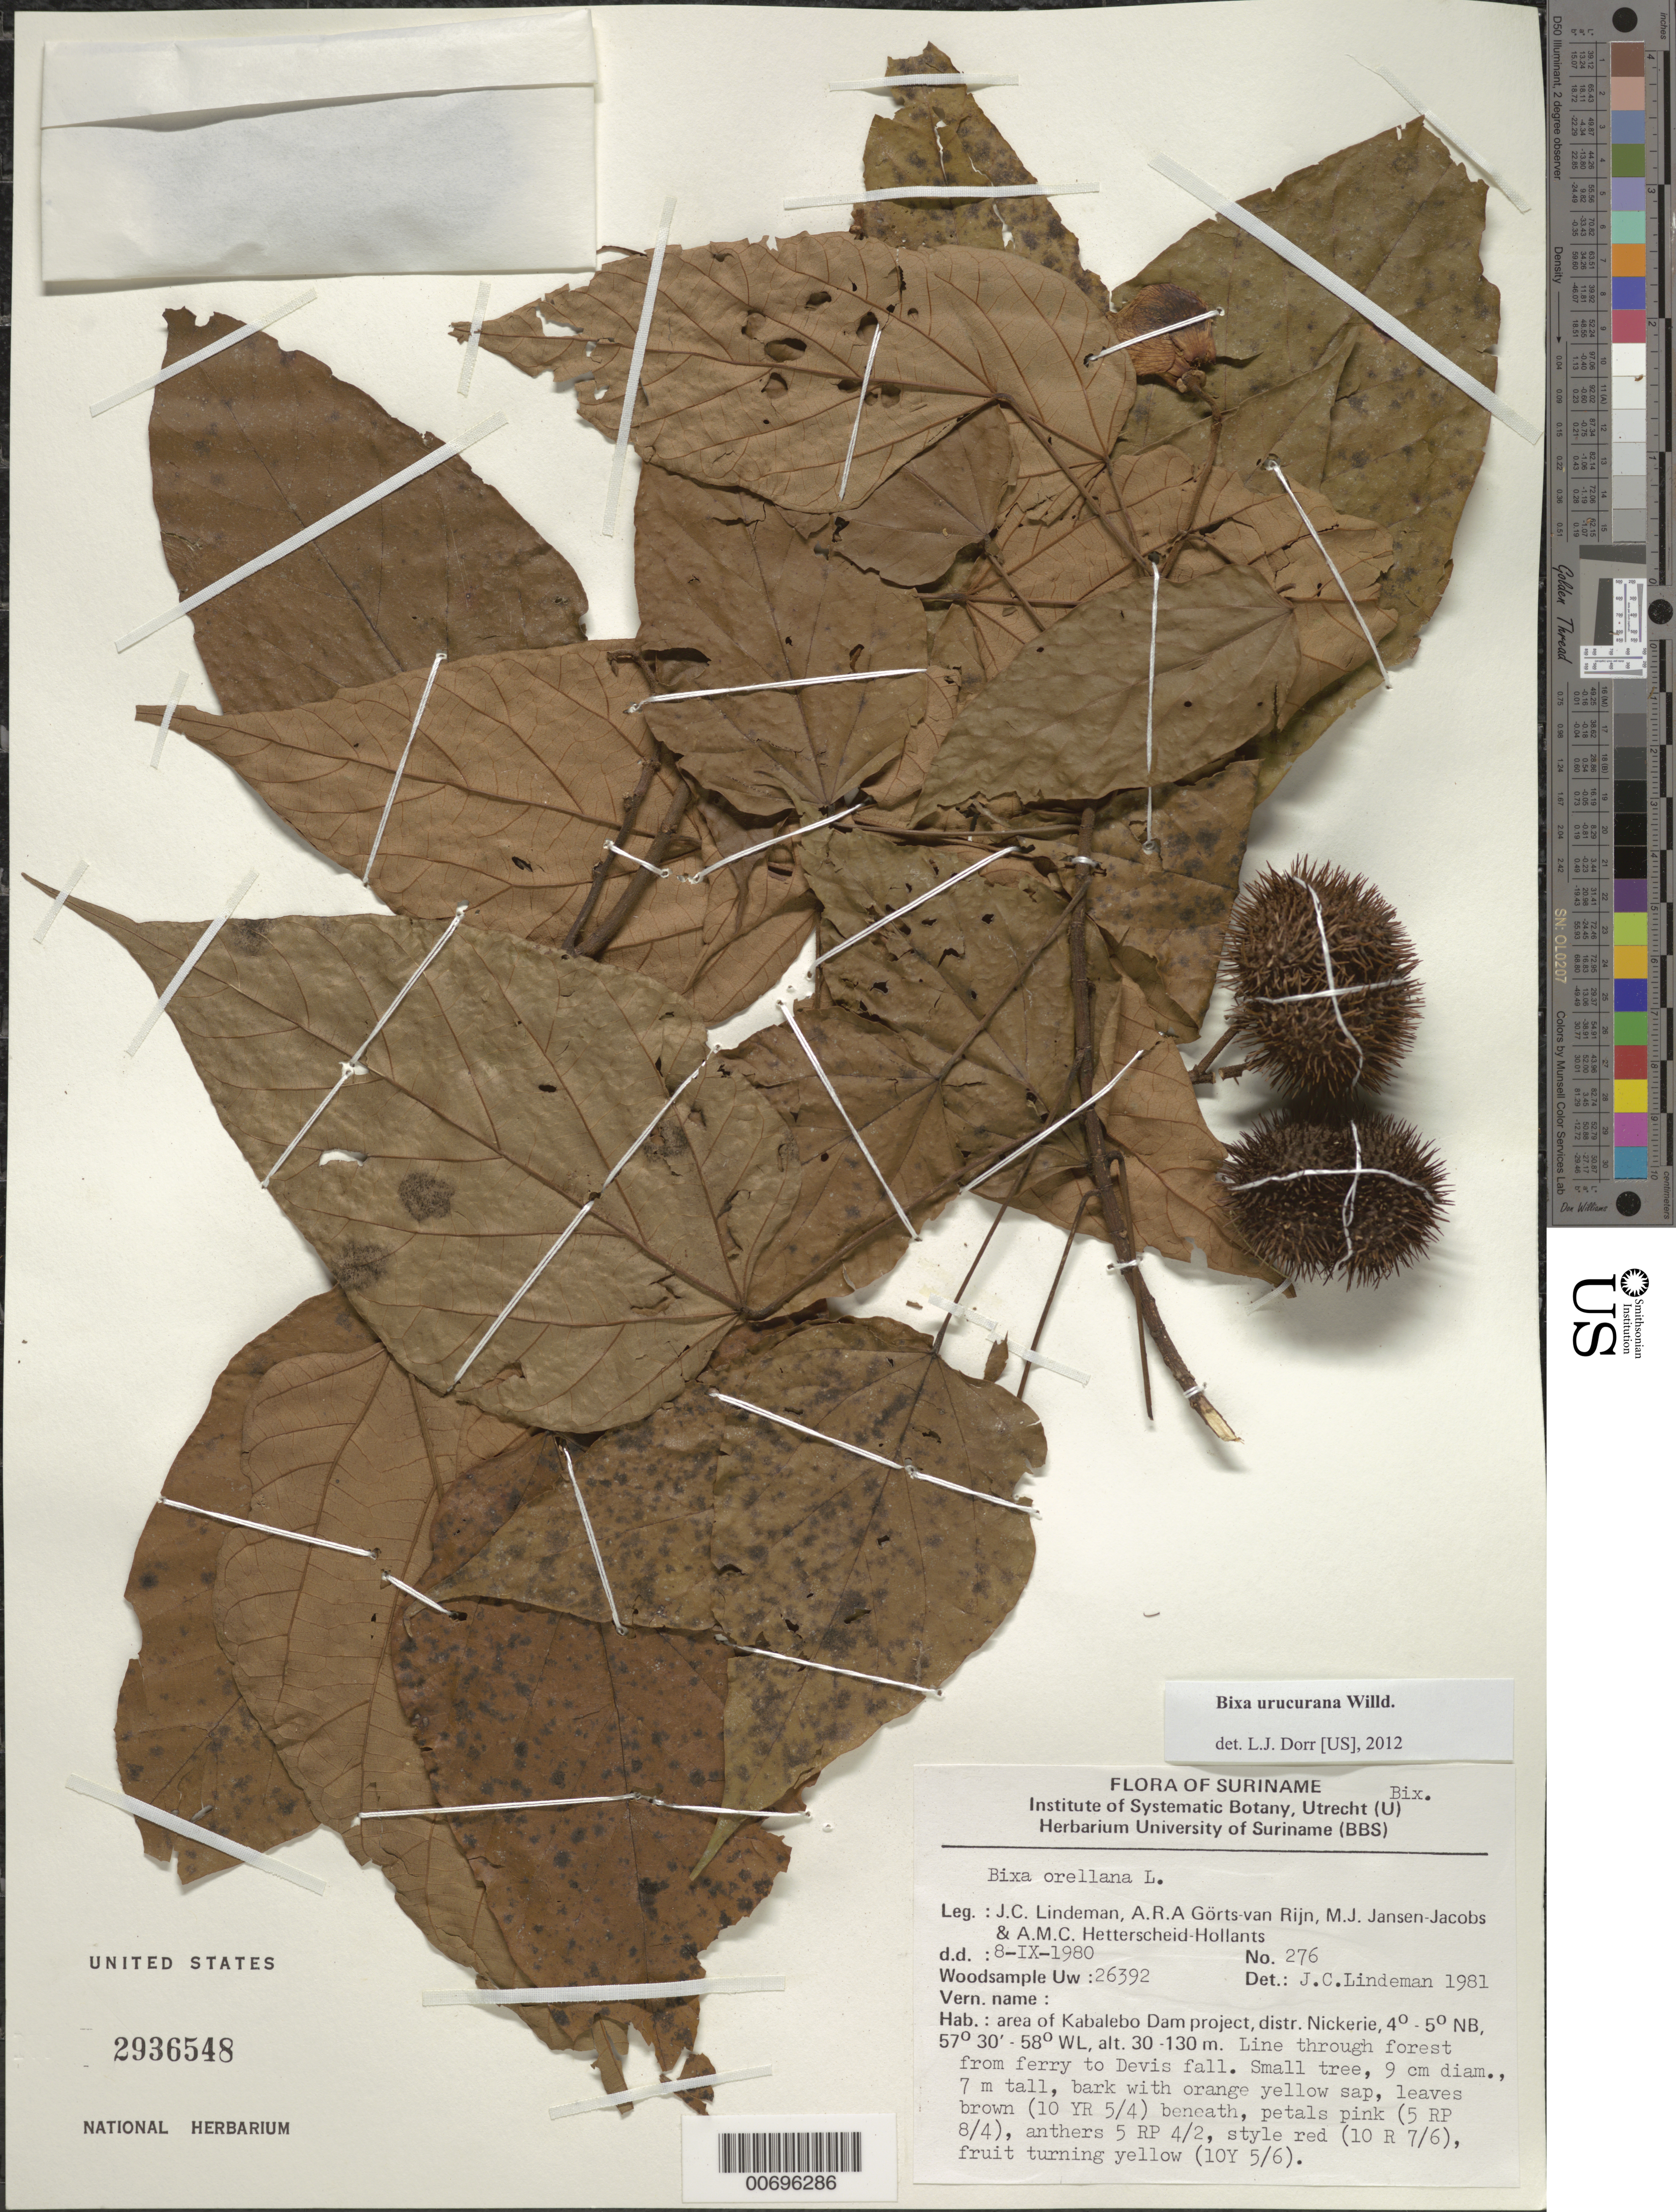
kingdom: Plantae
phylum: Tracheophyta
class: Magnoliopsida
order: Malvales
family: Bixaceae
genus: Bixa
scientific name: Bixa orellana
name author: L.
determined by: Baer, D. F.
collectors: J. C. Lindeman, A. .R. A. Görts-van Rijn, M. J. Jansen-Jacobs & A. Hetterscheid-Hollants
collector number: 80 276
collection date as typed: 8-Sep-80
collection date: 1980-09-08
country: Suriname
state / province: Nickerie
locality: Kabalebo Dam project area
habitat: Line through forest from ferry.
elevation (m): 30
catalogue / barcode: US 2936548